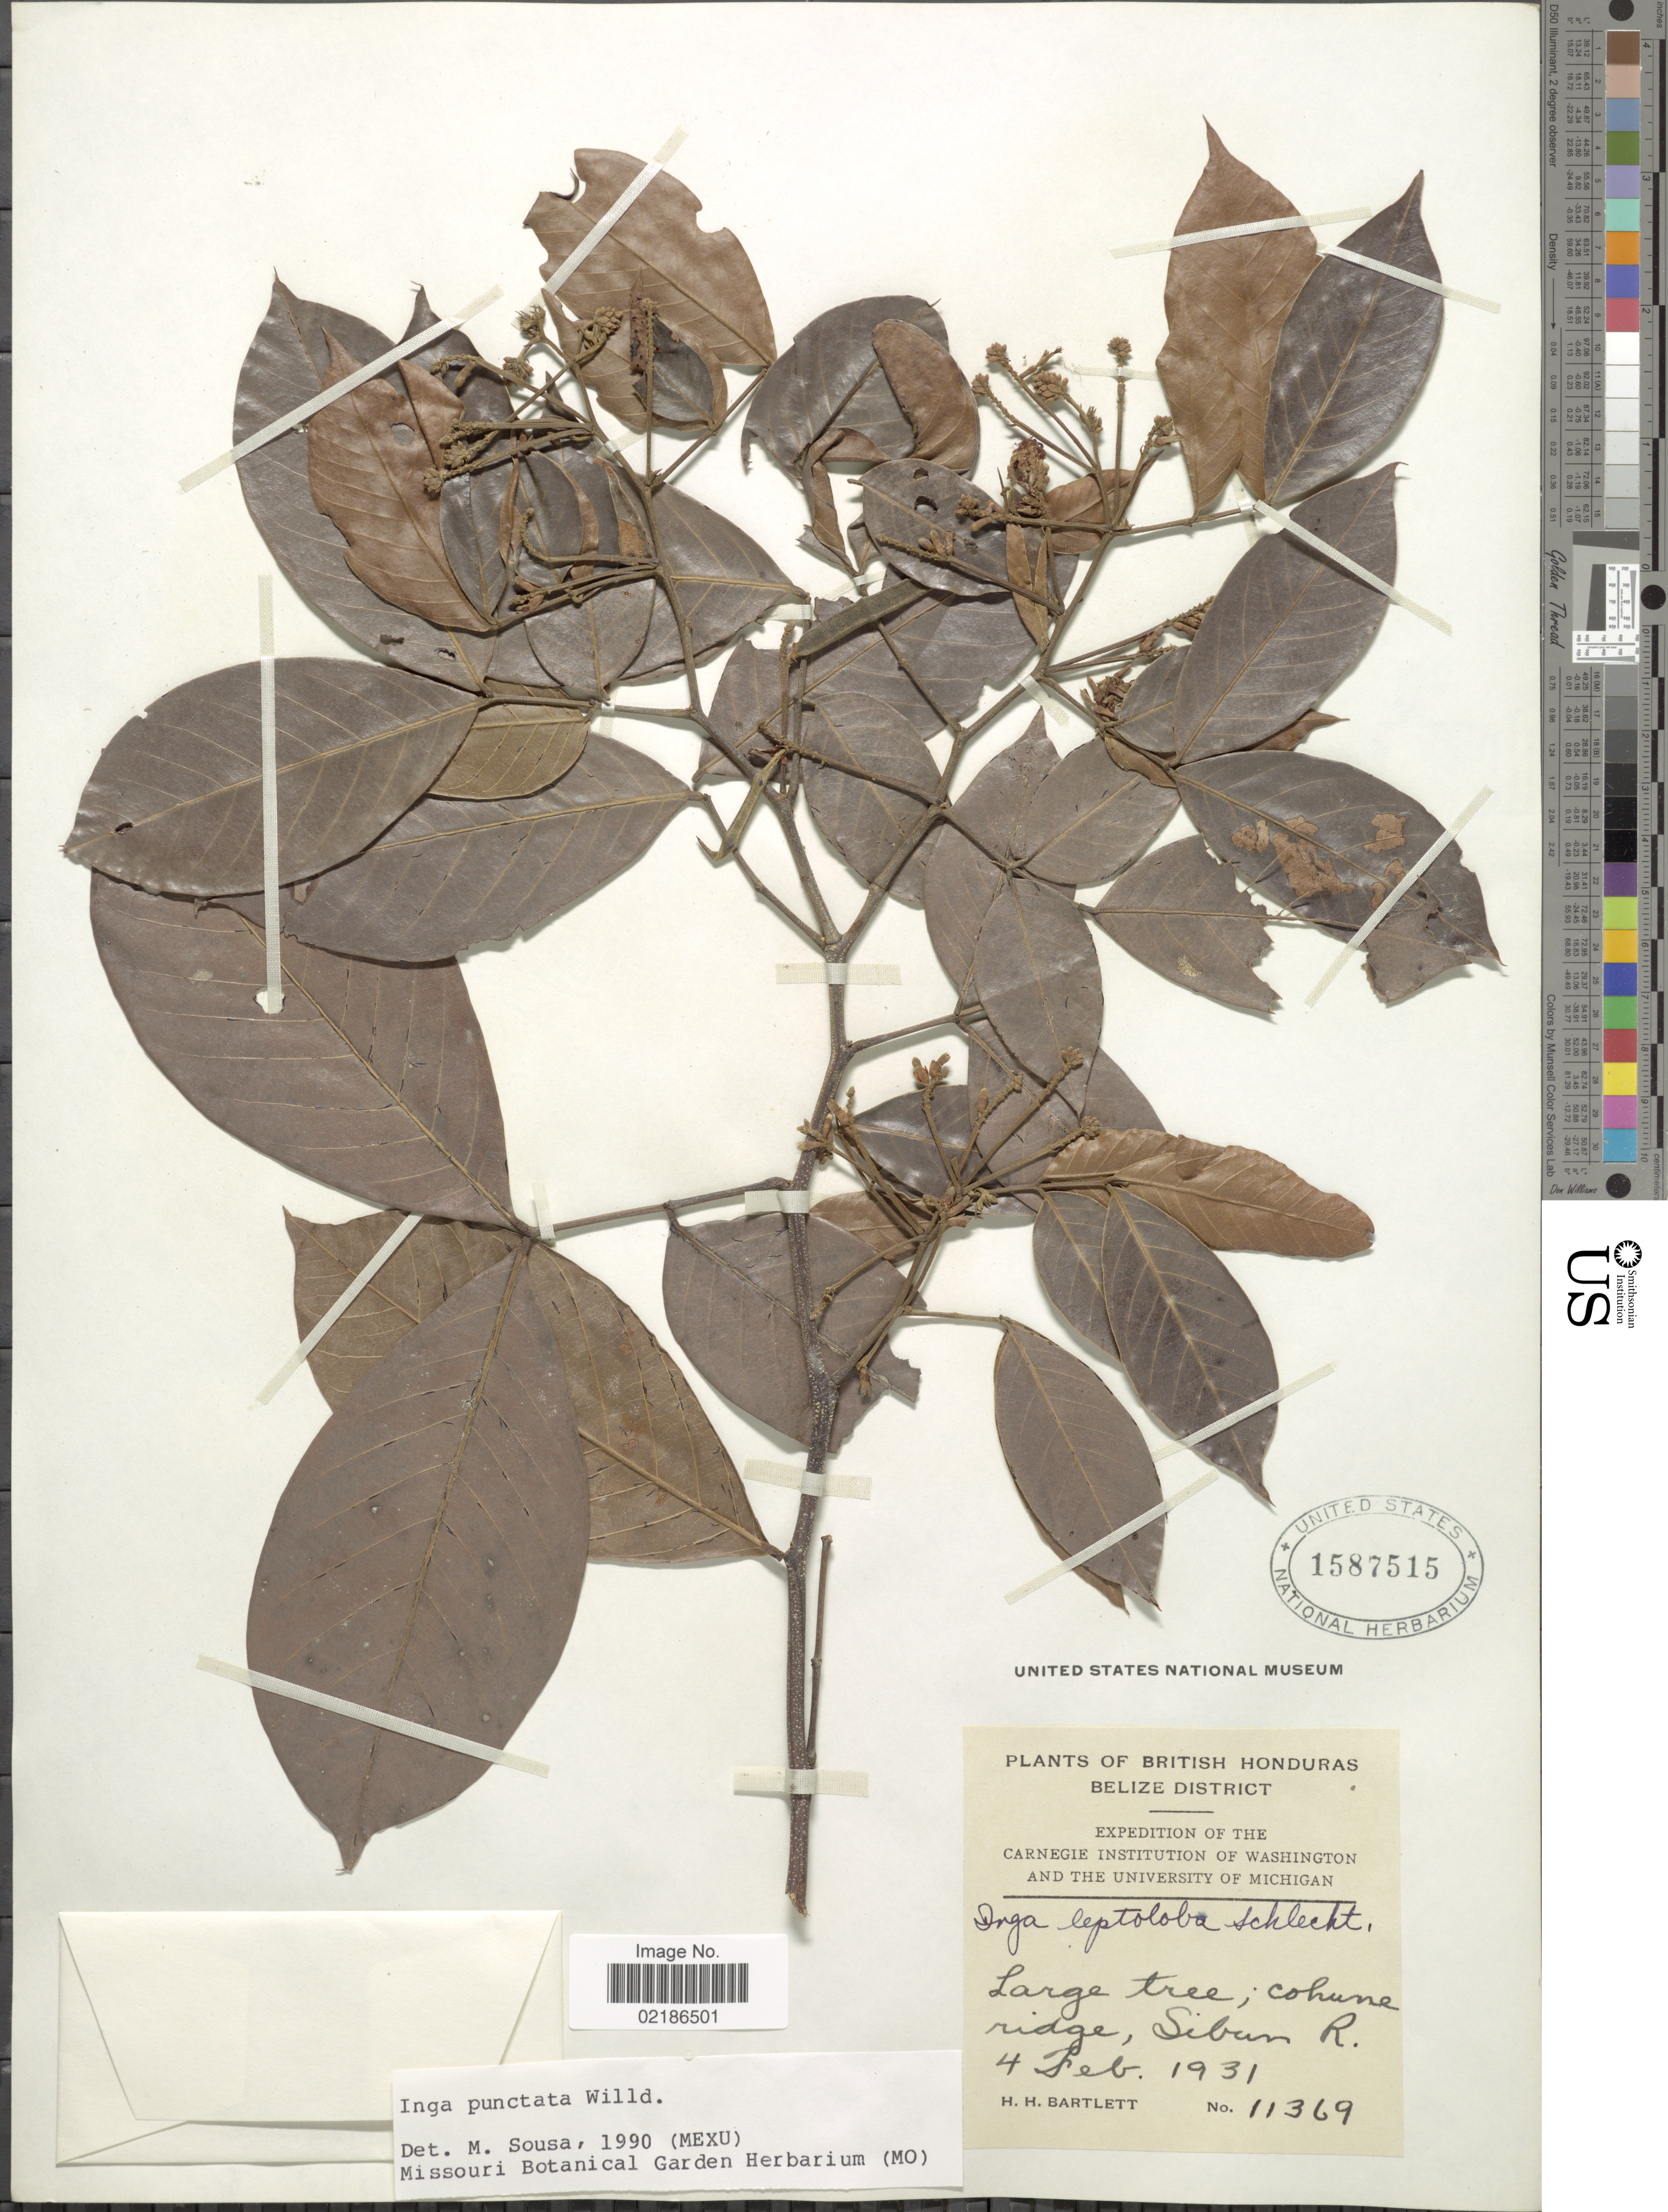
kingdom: Plantae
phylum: Tracheophyta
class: Magnoliopsida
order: Fabales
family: Fabaceae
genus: Inga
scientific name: Inga punctata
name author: Willd.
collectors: H. H. Bartlett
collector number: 11369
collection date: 1931-02-04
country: Belize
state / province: Belize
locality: British Honduras, cohune ridge, Sibun R.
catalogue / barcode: US 1587515